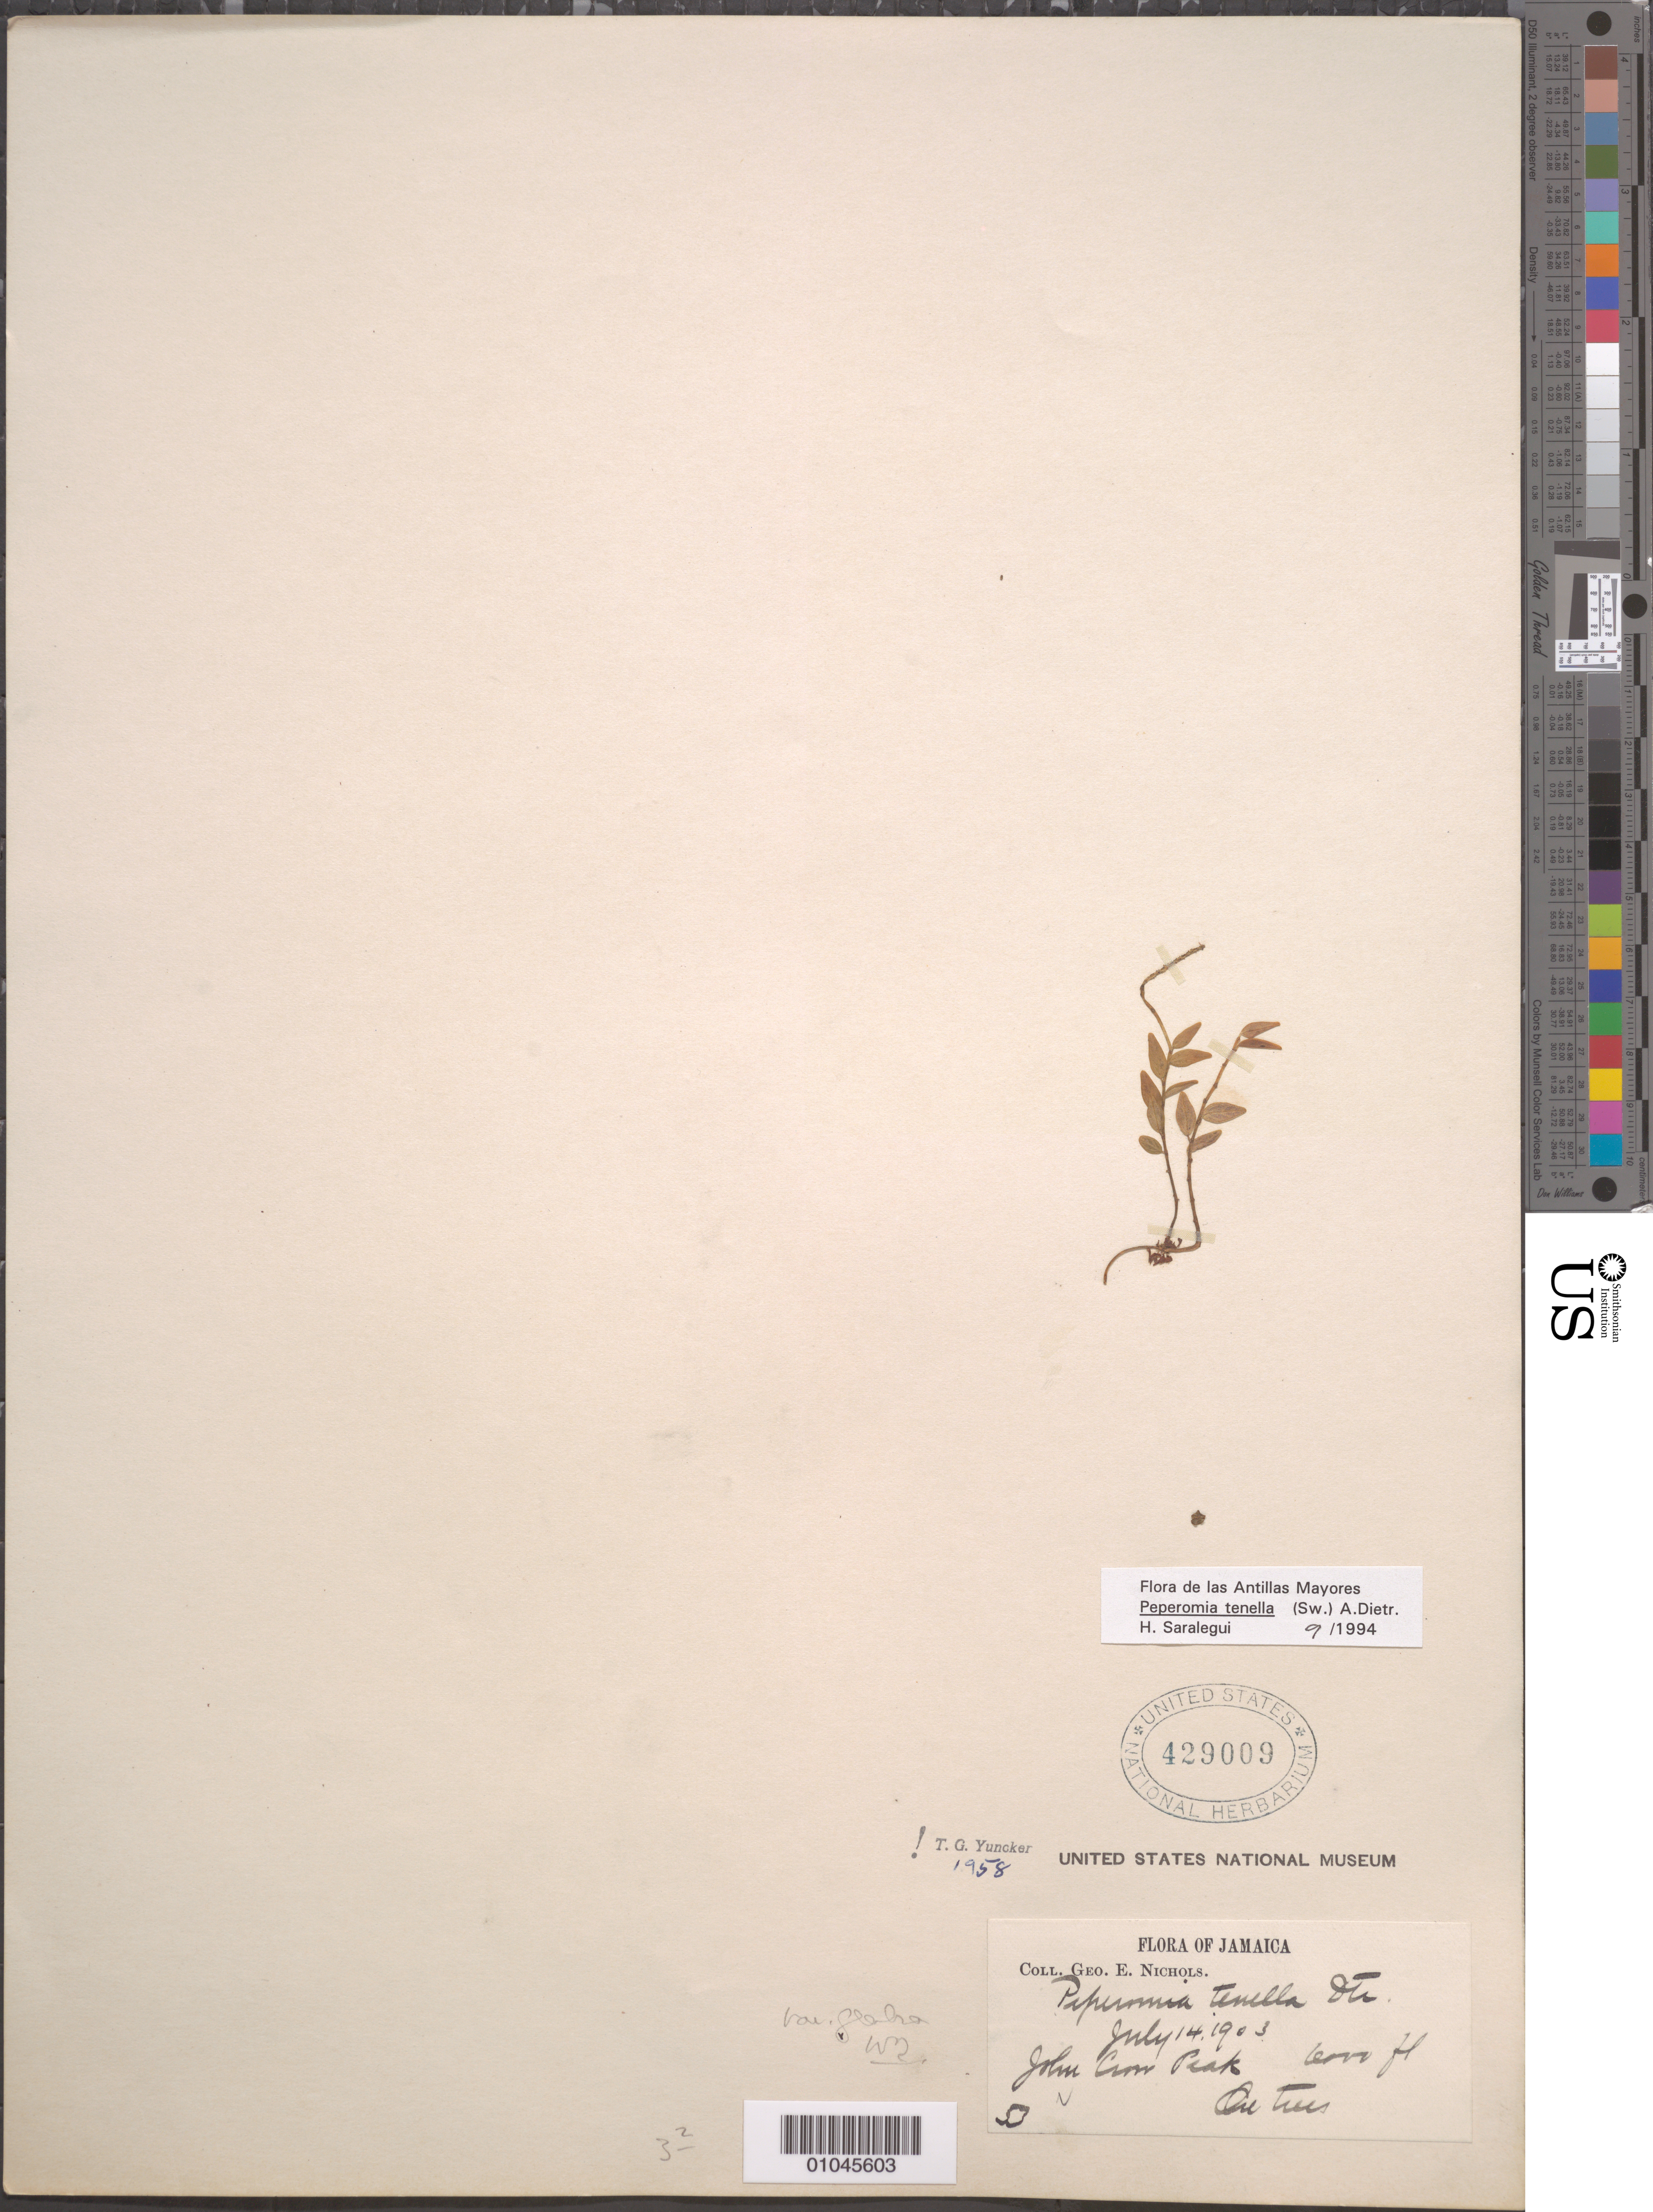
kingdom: Plantae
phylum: Tracheophyta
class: Magnoliopsida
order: Piperales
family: Piperaceae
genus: Peperomia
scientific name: Peperomia tenella var. tenella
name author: (Sw.) A. Dietr.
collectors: G. E. Nichols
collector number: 53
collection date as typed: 14 Jul 1903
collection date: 1903-07-14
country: Jamaica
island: Jamaica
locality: John Crow Peak in trees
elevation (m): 305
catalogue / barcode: US 429009